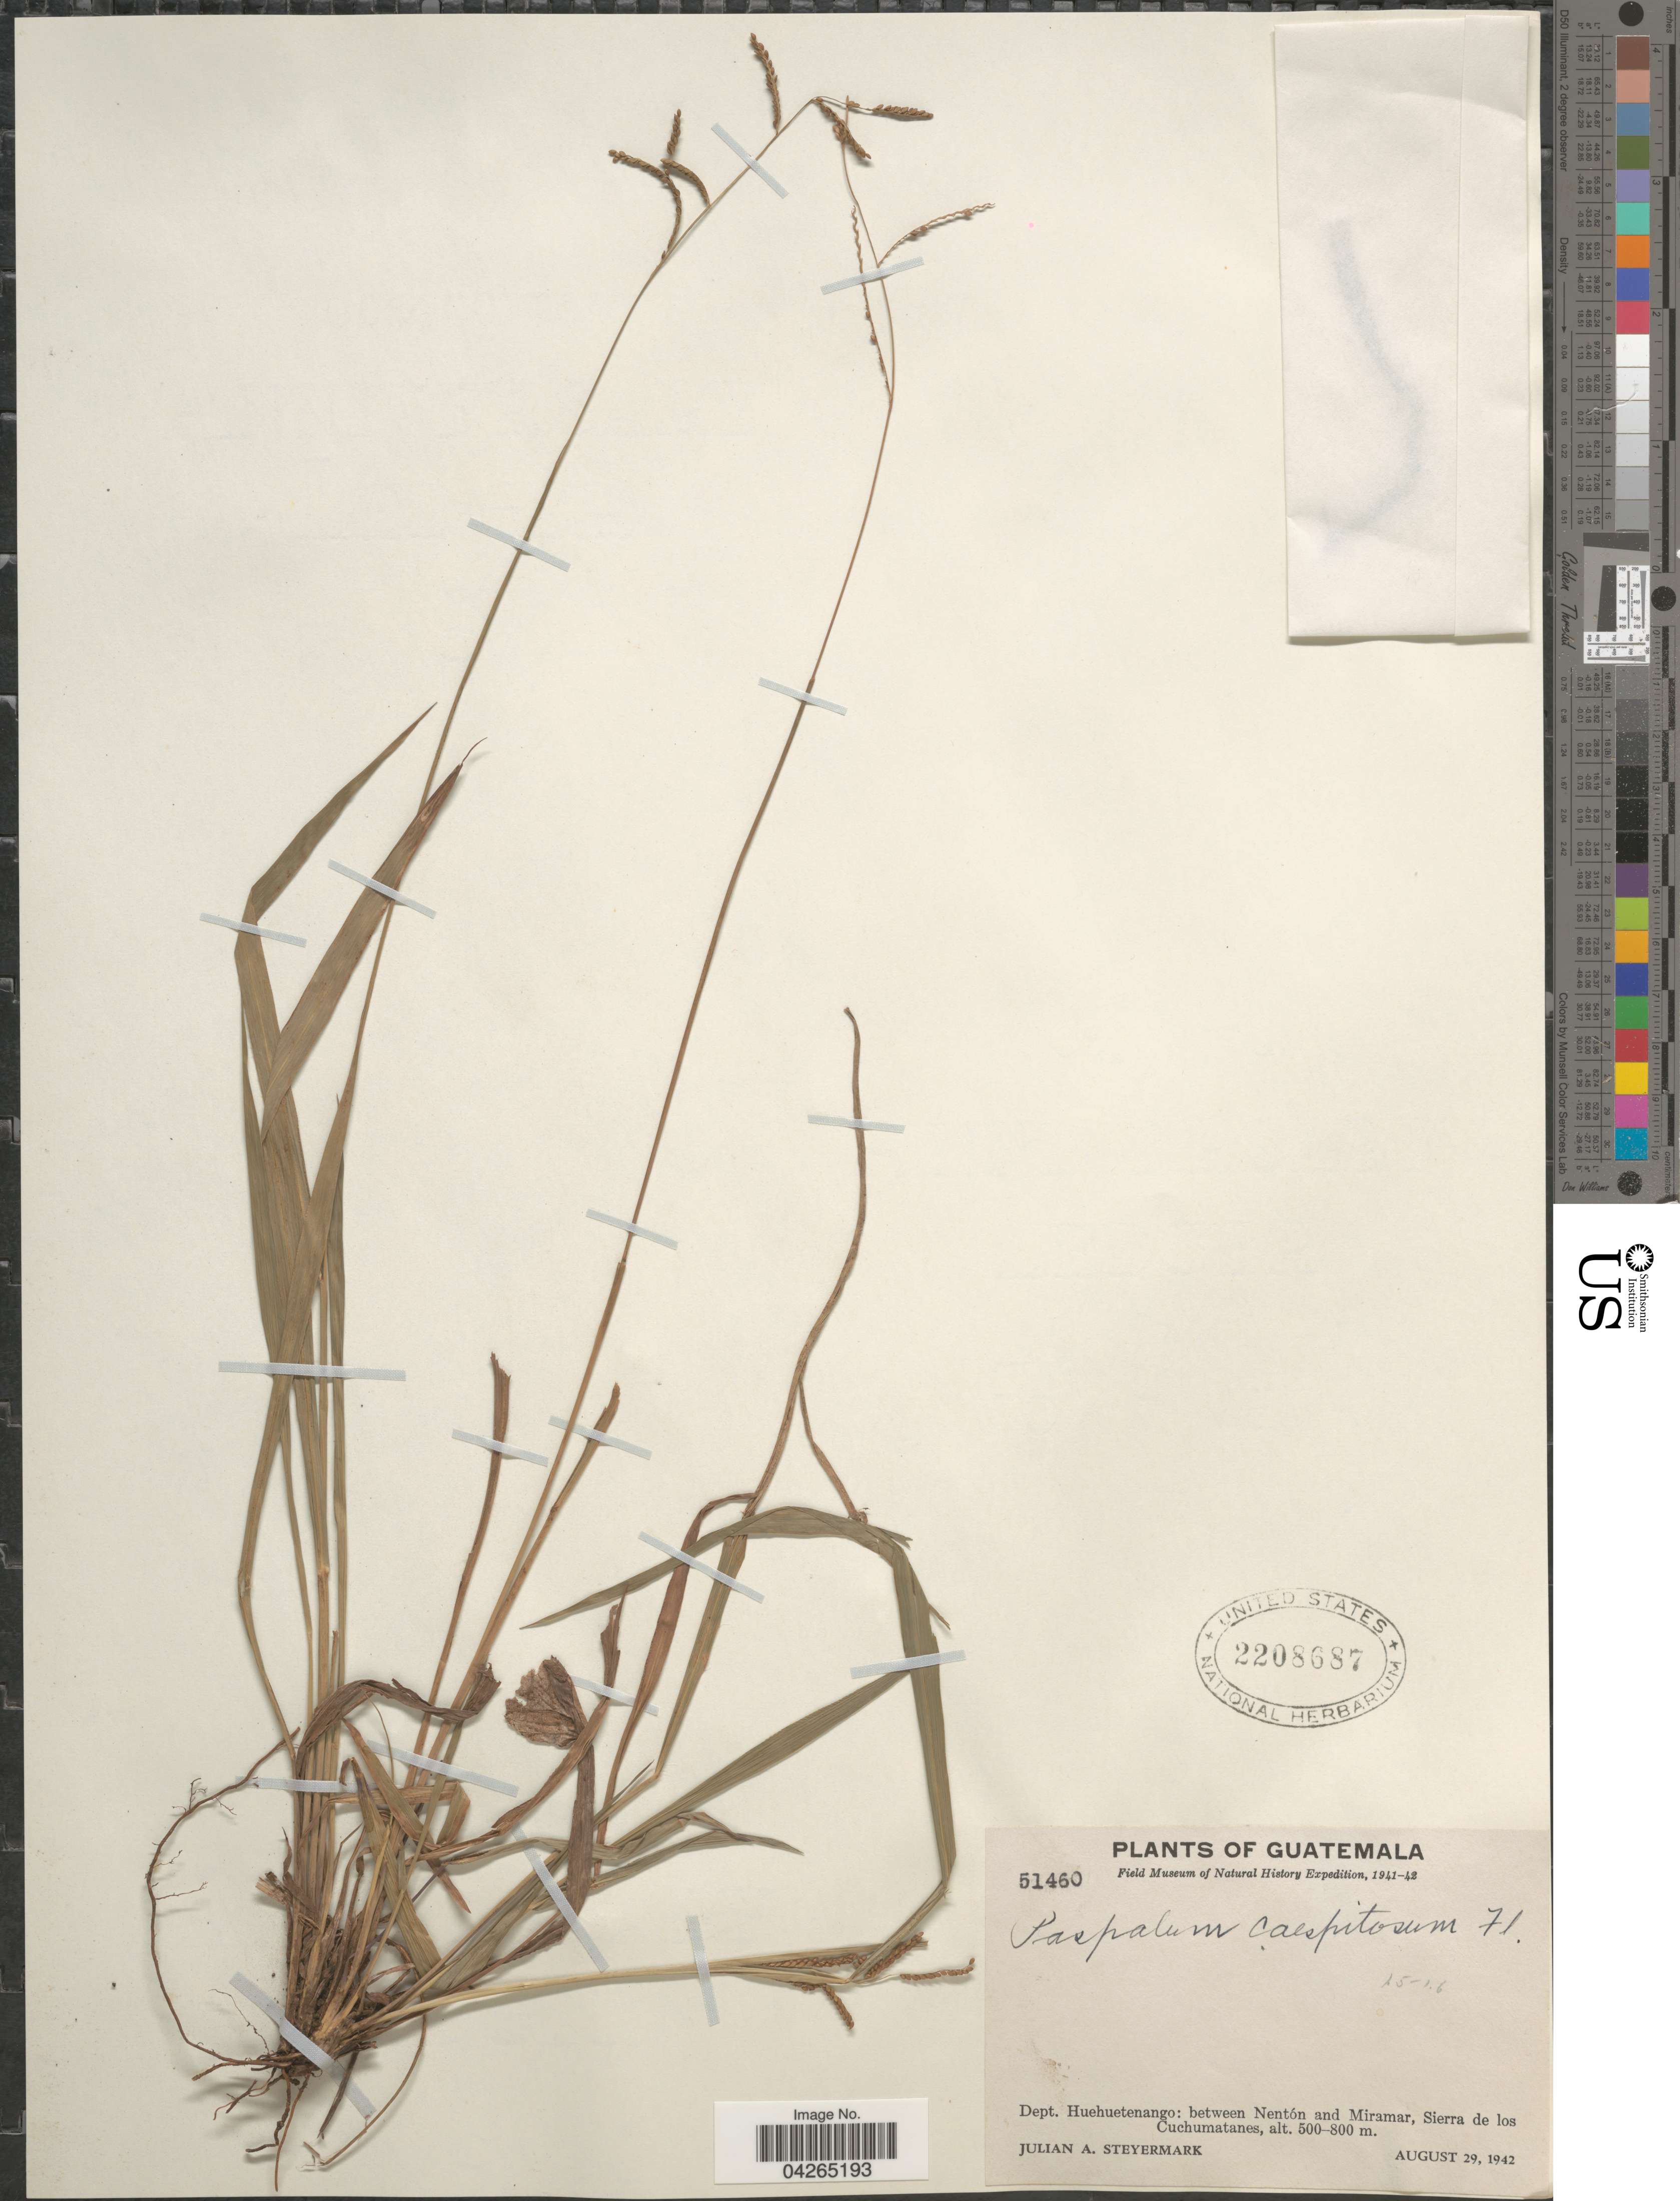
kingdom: Plantae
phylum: Tracheophyta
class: Liliopsida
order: Poales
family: Poaceae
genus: Paspalum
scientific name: Paspalum caespitosum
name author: Flüggé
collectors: J. Steyermark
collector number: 51460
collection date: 1942-08-29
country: Guatemala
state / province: Huehuetenango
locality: Field Museum of Natural History Expedition, 1941-42. Dept. Huehuetenango: between Nentón and Miramar, Sierra de los Cuchumatanes.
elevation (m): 500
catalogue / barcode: US 2208687